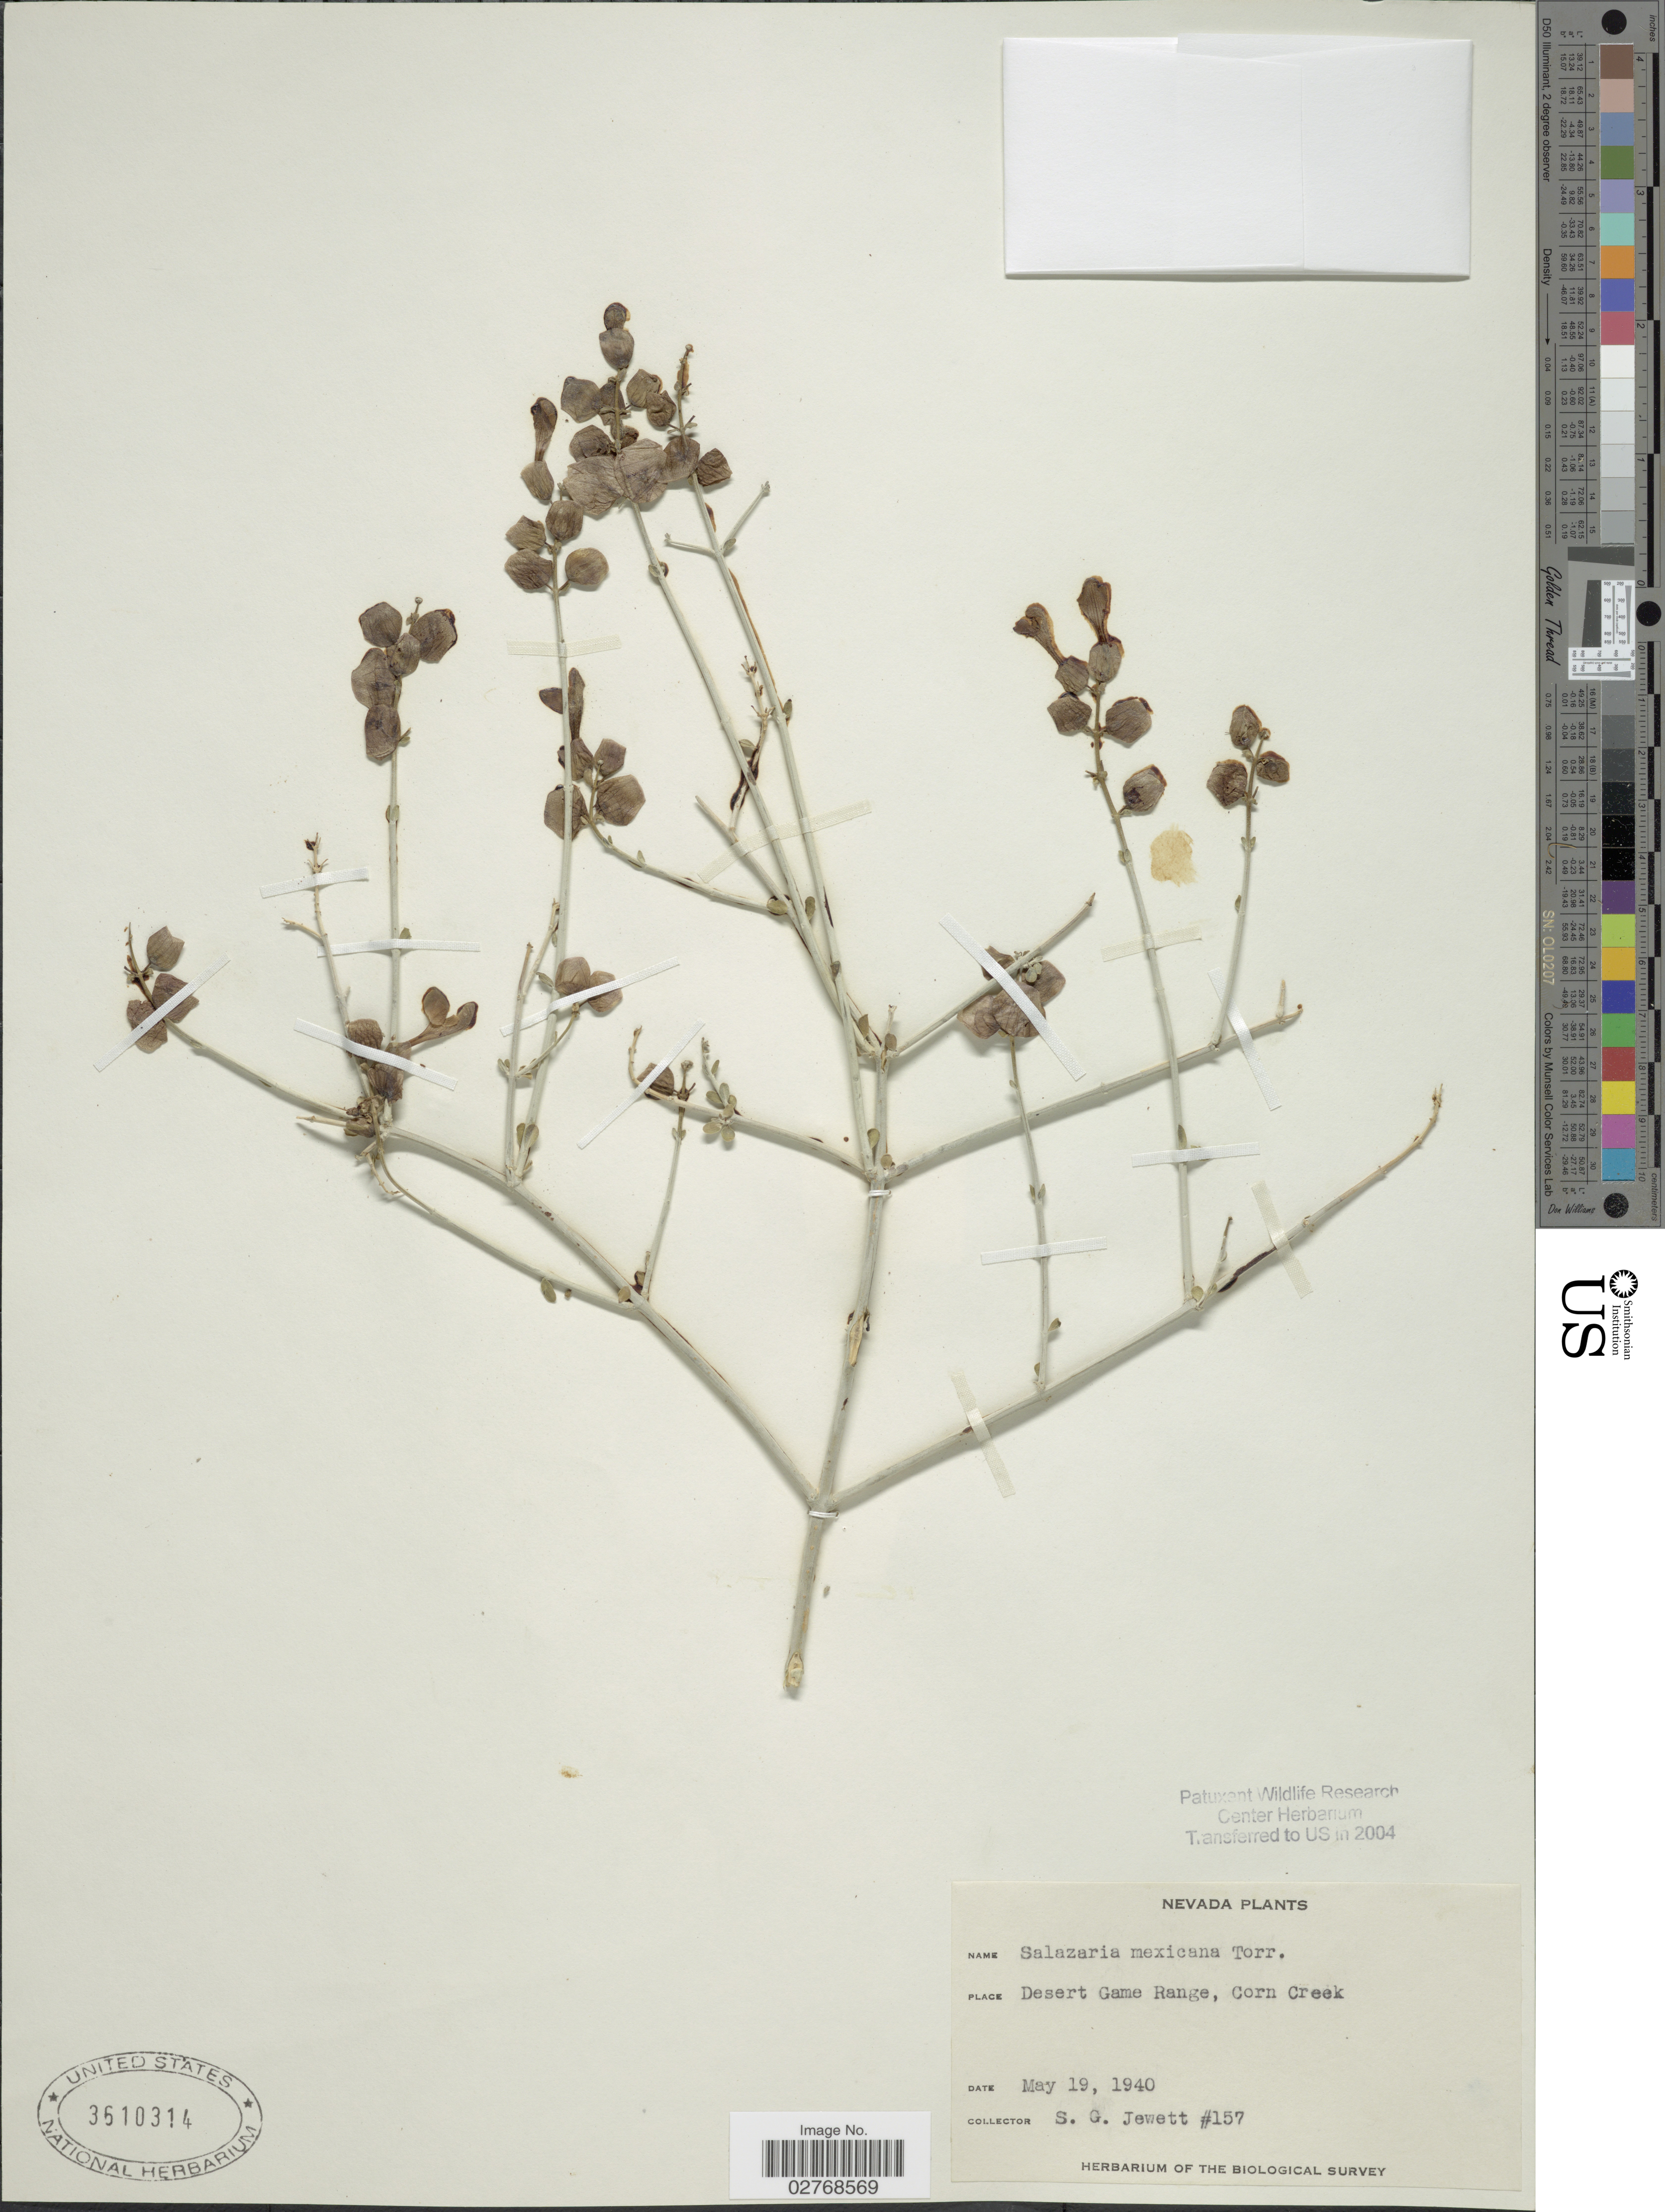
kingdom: Plantae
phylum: Tracheophyta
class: Magnoliopsida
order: Lamiales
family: Lamiaceae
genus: Scutellaria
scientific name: Scutellaria mexicana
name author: (Torr.) A.J. Paton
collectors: S. Jewett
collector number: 157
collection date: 1940-05-19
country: United States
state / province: Nevada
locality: Desert Game Range, Corn Creek.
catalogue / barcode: US 3610314